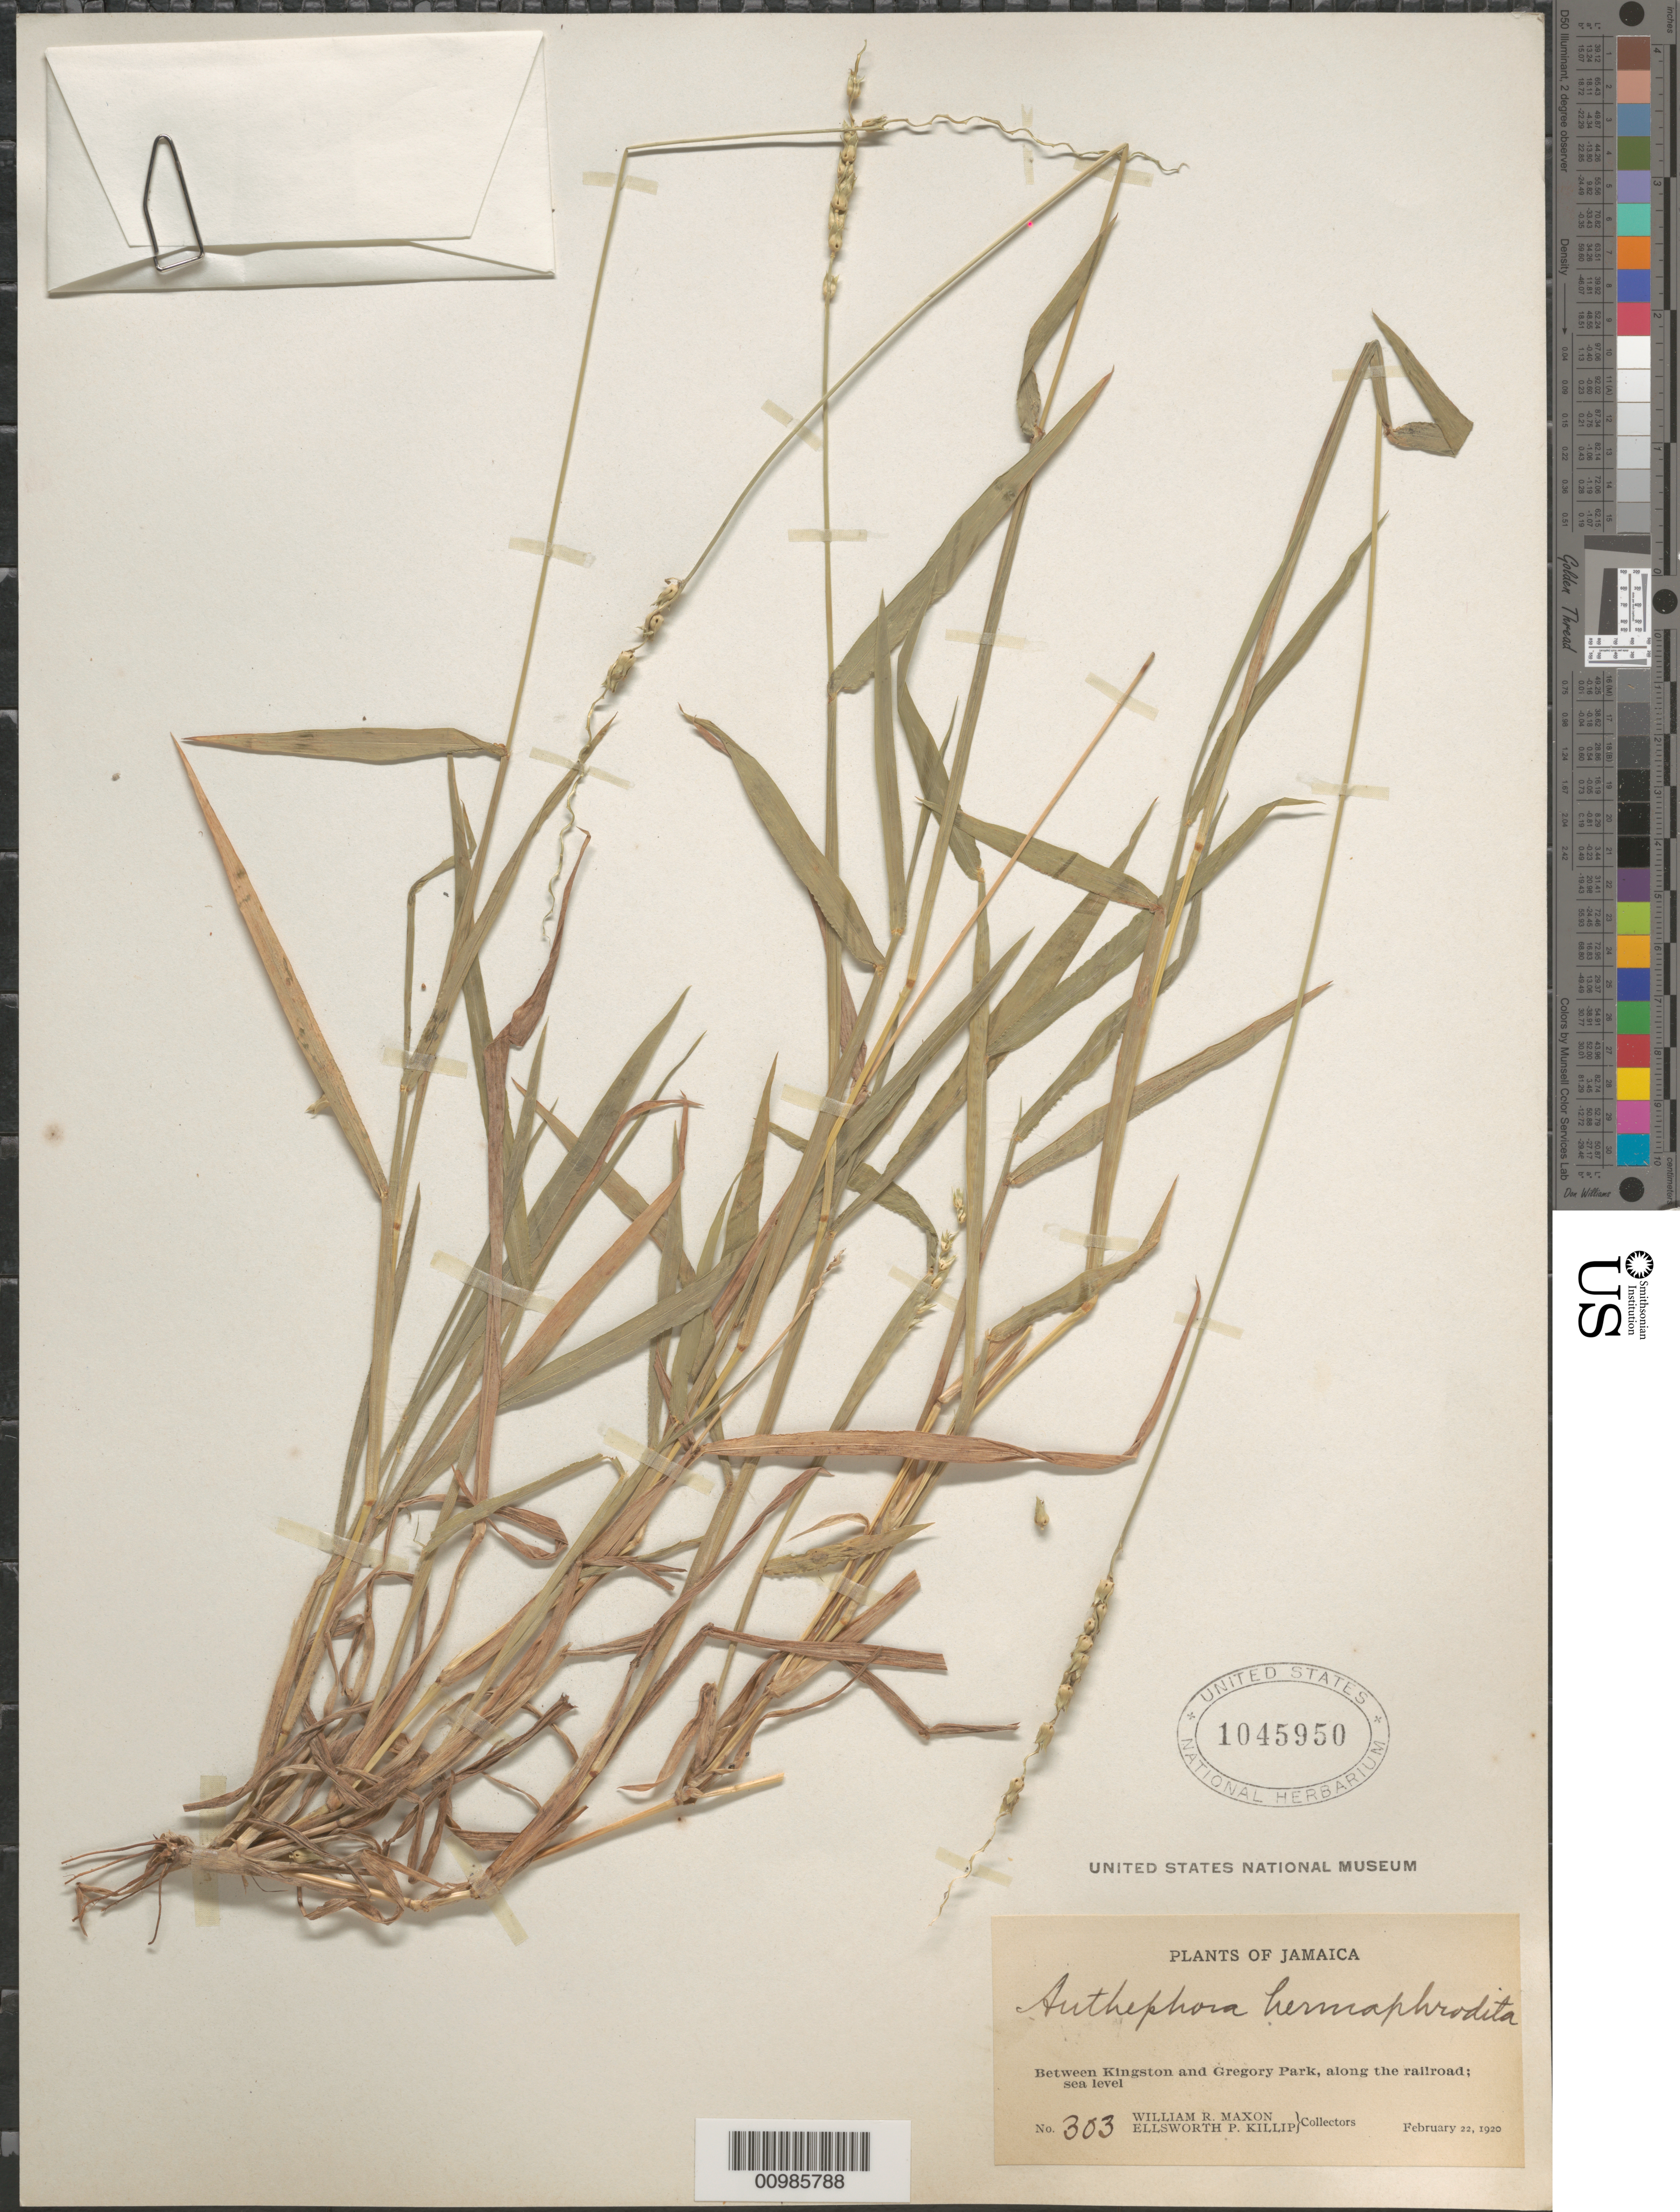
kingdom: Plantae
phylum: Tracheophyta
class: Liliopsida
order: Poales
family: Poaceae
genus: Anthephora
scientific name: Anthephora hermaphrodita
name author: (L.) Kuntze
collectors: W. R. Maxon & E. P. Killip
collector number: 303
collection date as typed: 22 Feb 1920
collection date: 1920-02-22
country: Jamaica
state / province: Saint Catherine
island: Jamaica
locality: Between Kingston and Gregory Park, along the railroad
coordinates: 0 N, 0 E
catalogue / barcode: US 1045950